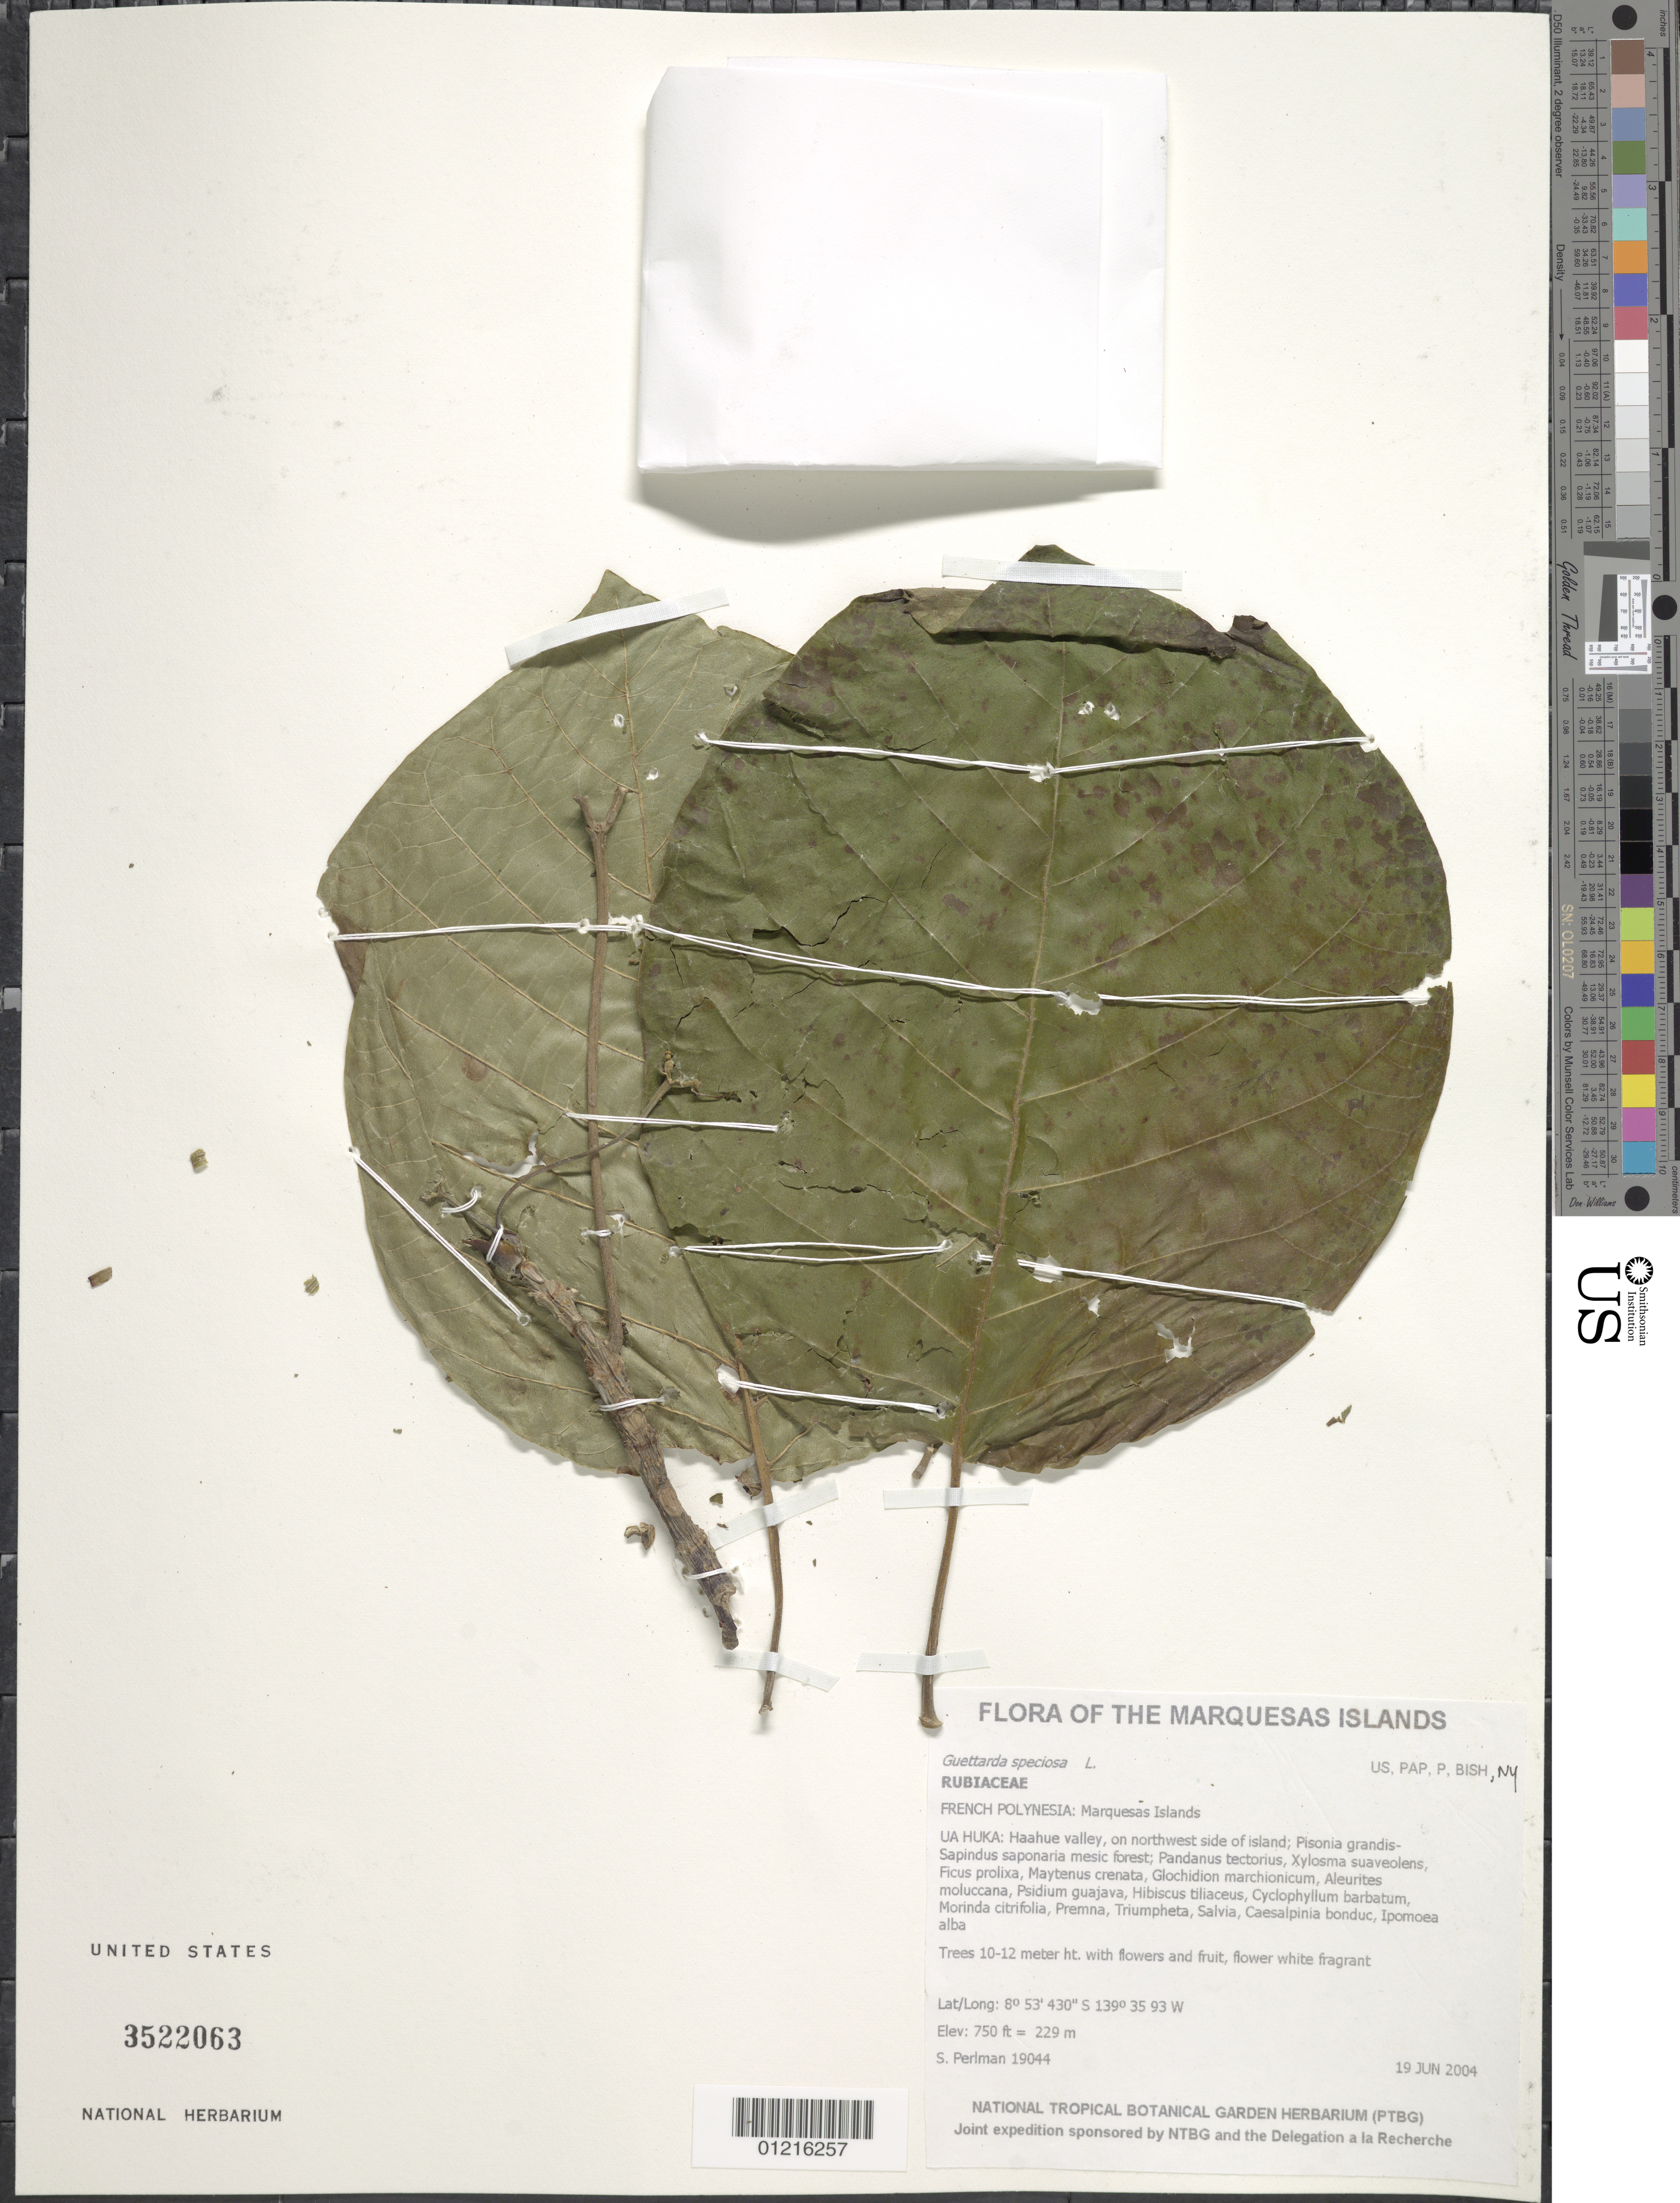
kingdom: Plantae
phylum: Tracheophyta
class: Magnoliopsida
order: Gentianales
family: Rubiaceae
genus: Guettarda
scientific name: Guettarda speciosa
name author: L.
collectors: S. P. Perlman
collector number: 19044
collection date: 2004-06-19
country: French Polynesia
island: Ua Huka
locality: Haahue valley, on northwest side of island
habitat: Pisonia grandis - Sapindus saponaria mesic forest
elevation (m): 229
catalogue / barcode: US 3522063